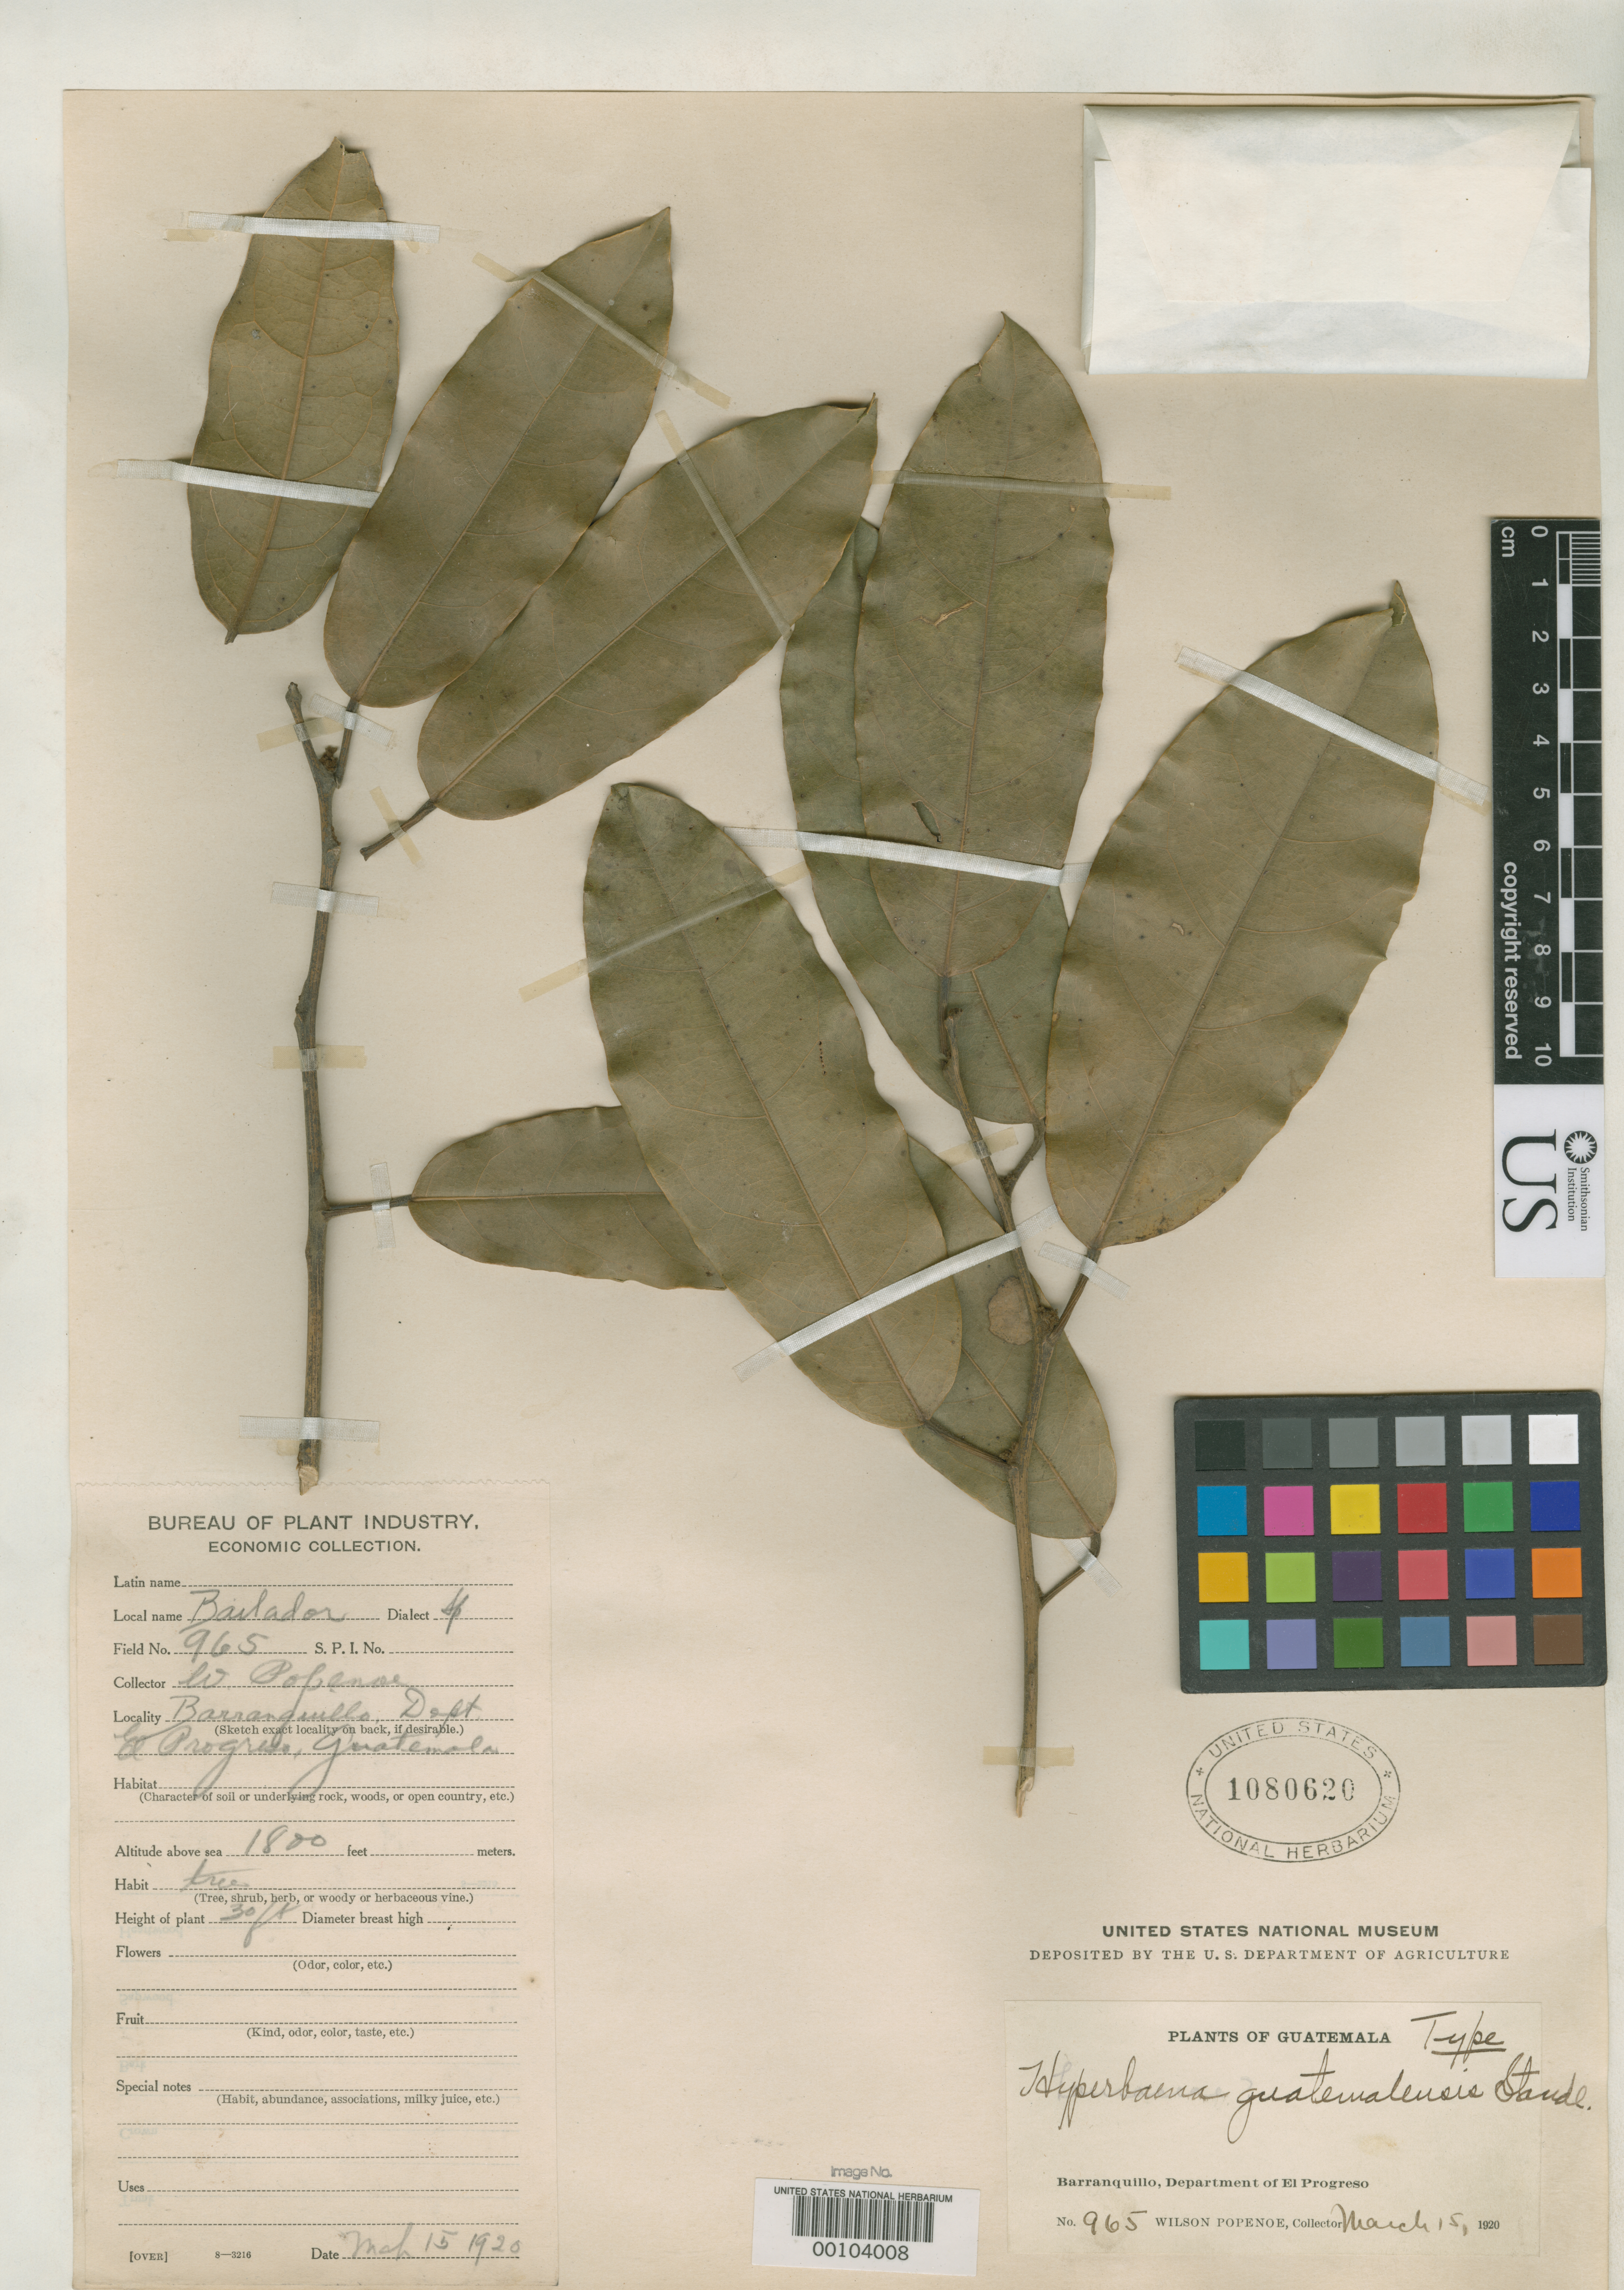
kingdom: Plantae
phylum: Tracheophyta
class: Magnoliopsida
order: Ranunculales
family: Menispermaceae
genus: Hyperbaena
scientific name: Hyperbaena guatemalensis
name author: Standl.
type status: Holotype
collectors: W. Popenoe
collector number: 965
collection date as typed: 15 Mar 1920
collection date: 1920-03-15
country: Guatemala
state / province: El Progreso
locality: Barranquillo.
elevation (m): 540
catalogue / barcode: US 1080620